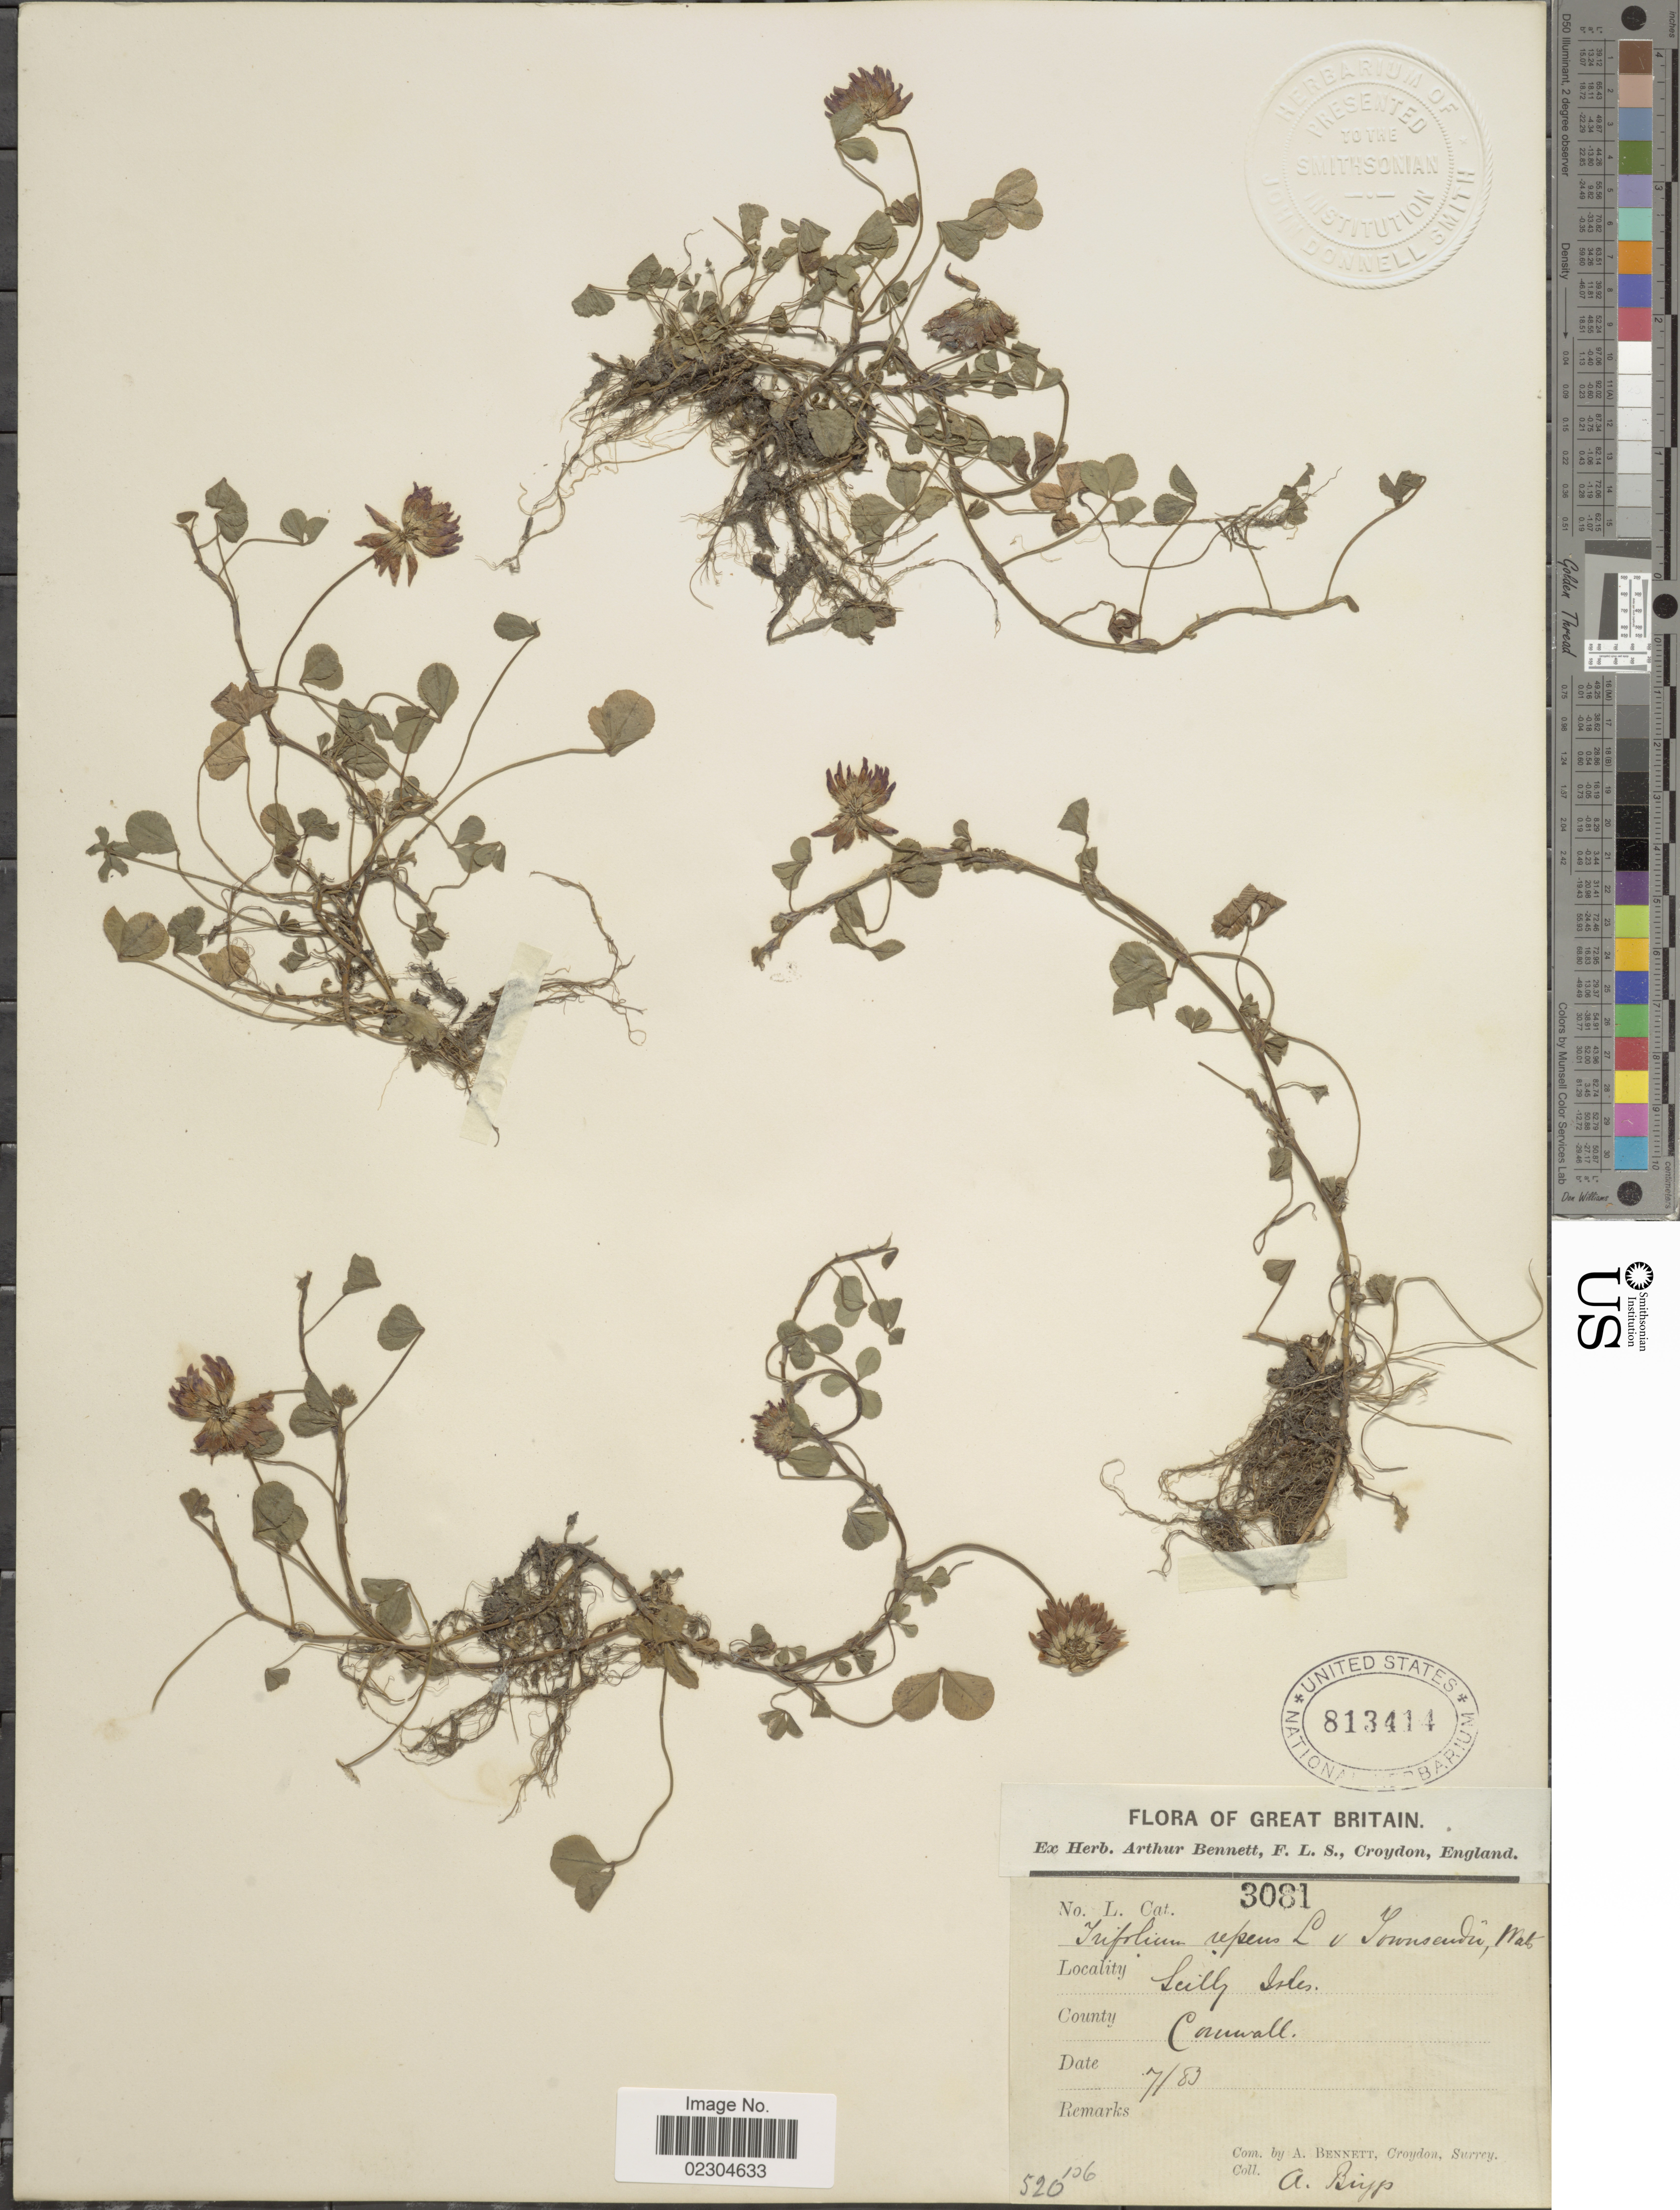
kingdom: Plantae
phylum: Tracheophyta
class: Magnoliopsida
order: Fabales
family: Fabaceae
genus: Trifolium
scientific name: Trifolium repens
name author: L.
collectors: A. Biyp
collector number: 3081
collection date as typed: Transcribed d/m/y: /7/83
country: United Kingdom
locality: Great Britain, County Cornwall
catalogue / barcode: US 813414